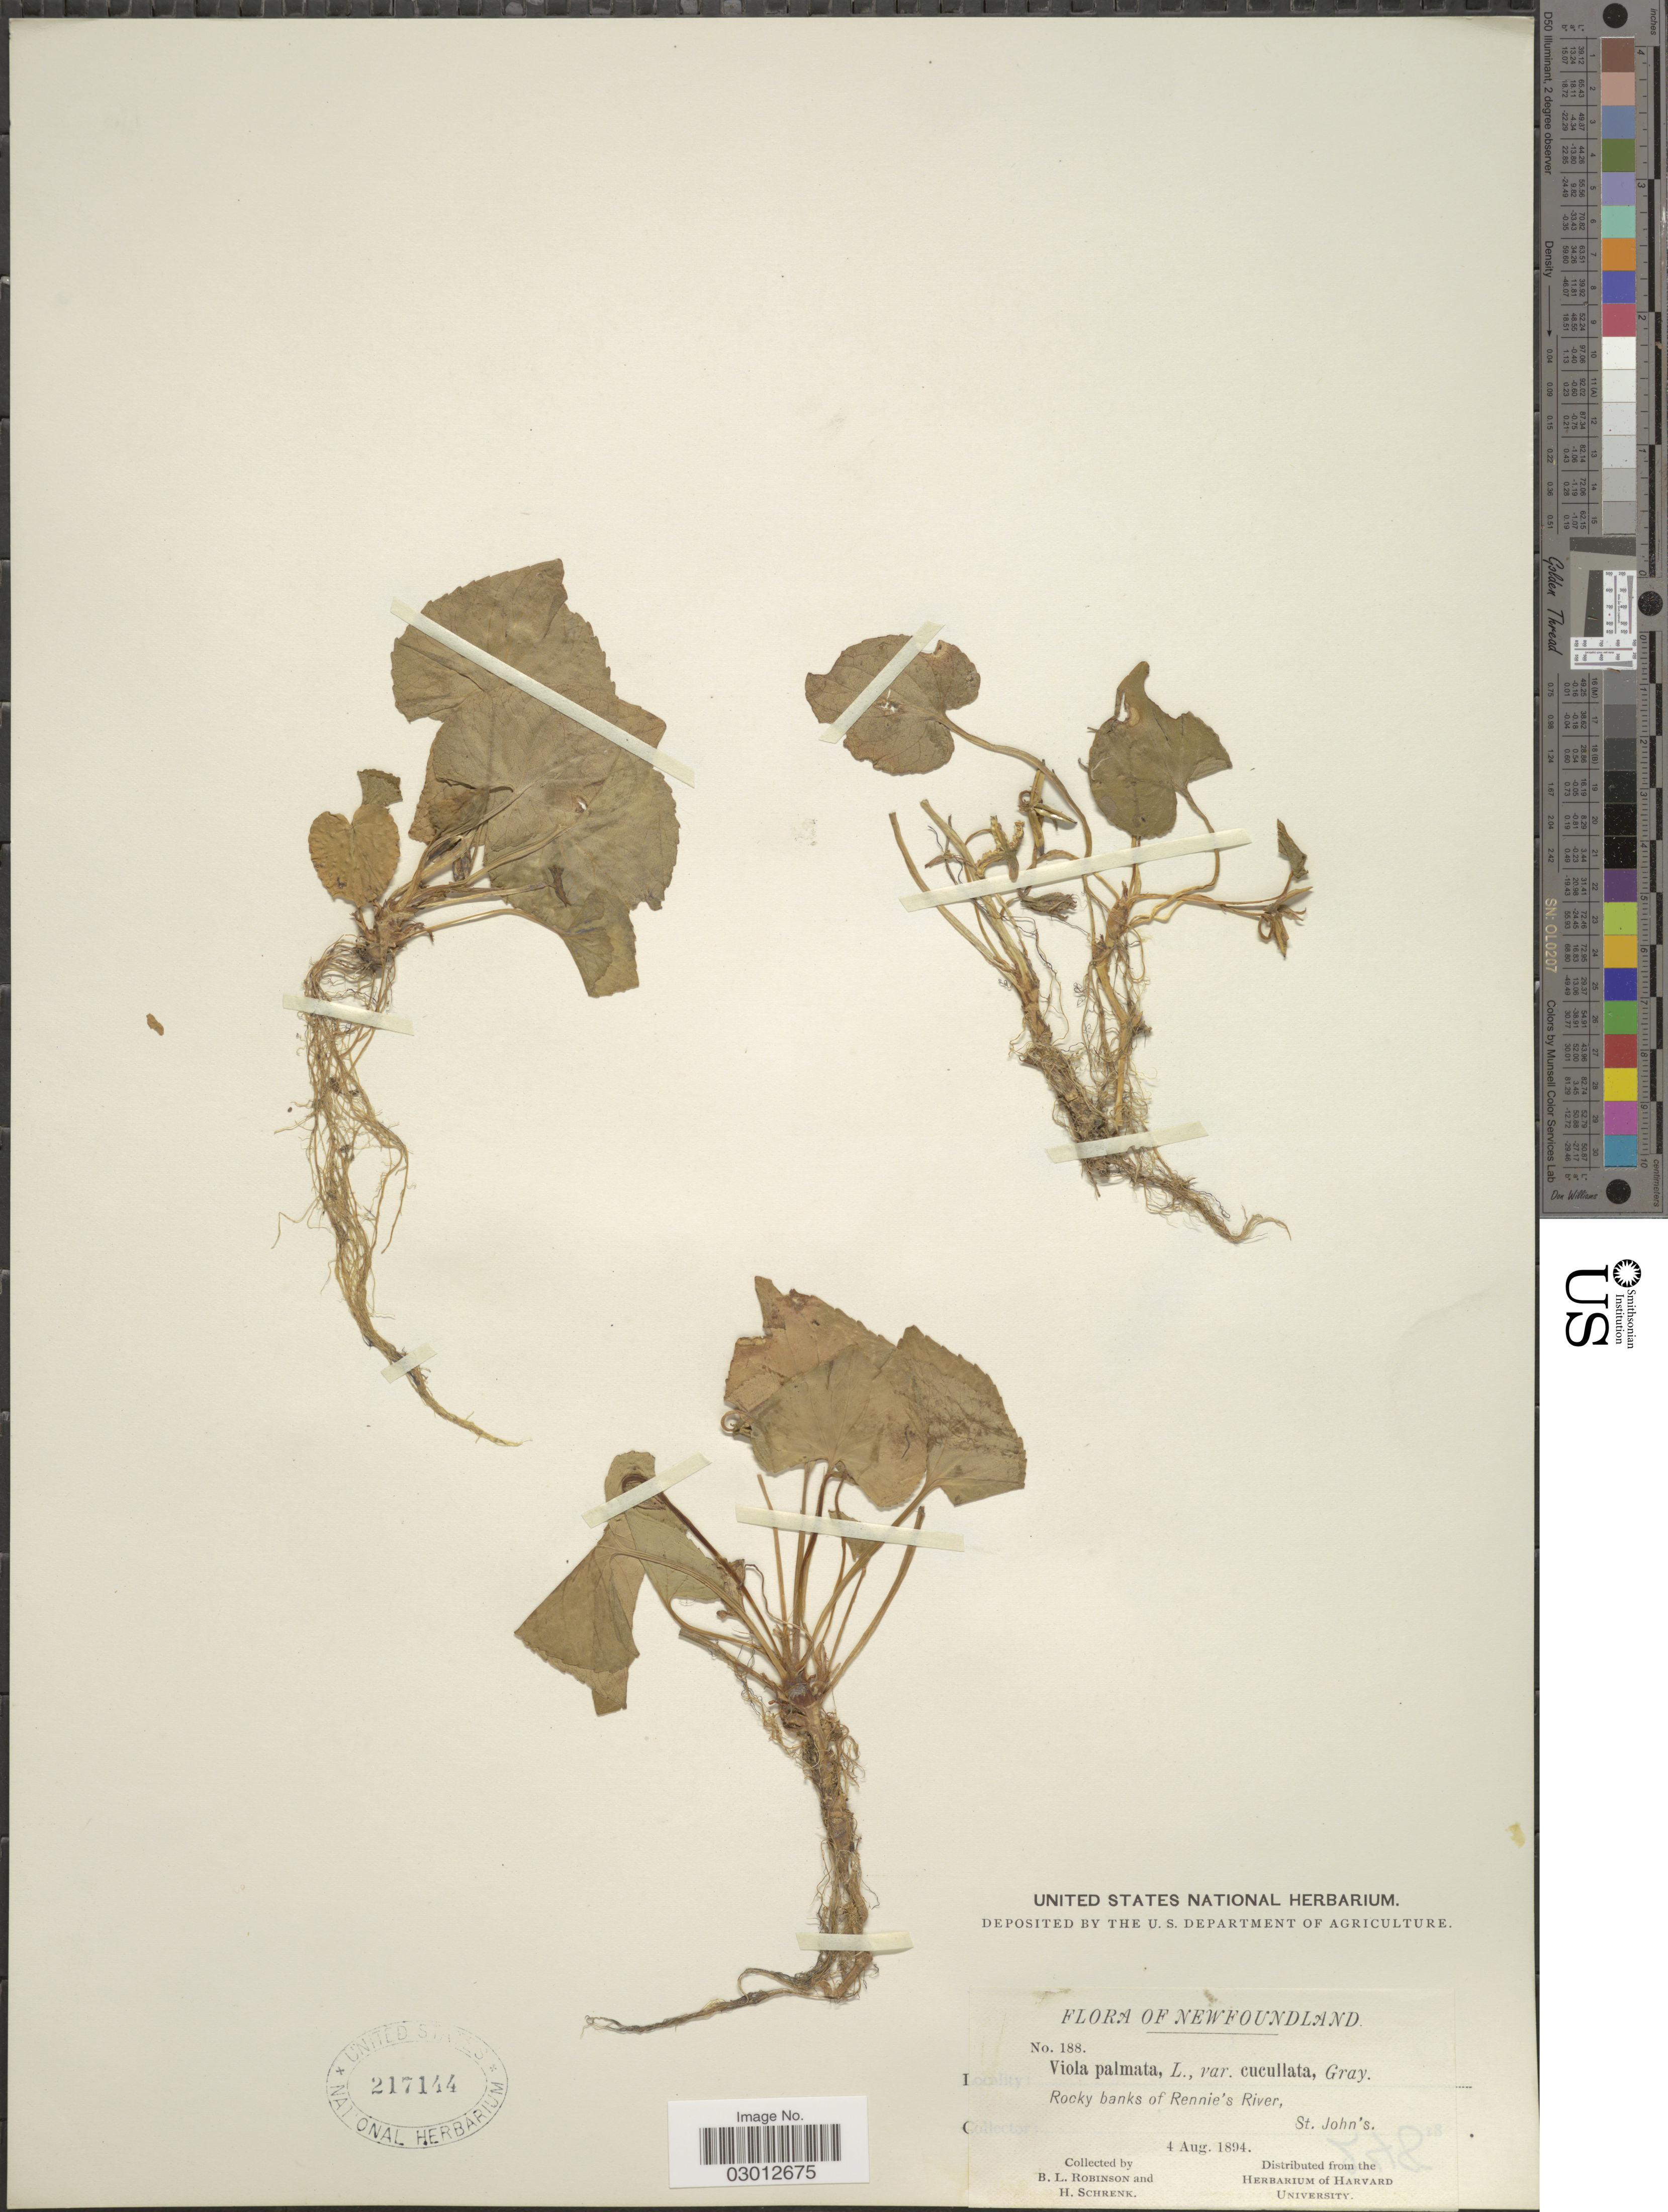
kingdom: Plantae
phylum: Tracheophyta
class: Magnoliopsida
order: Malpighiales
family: Violaceae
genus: Viola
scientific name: Viola papilionacea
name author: Pursh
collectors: B. L. Robinson & H. Schrenk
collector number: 188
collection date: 1894-08-04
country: Canada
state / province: Newfoundland and Labrador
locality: Rocky banks of Rennie's River, St. John's.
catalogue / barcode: US 217144